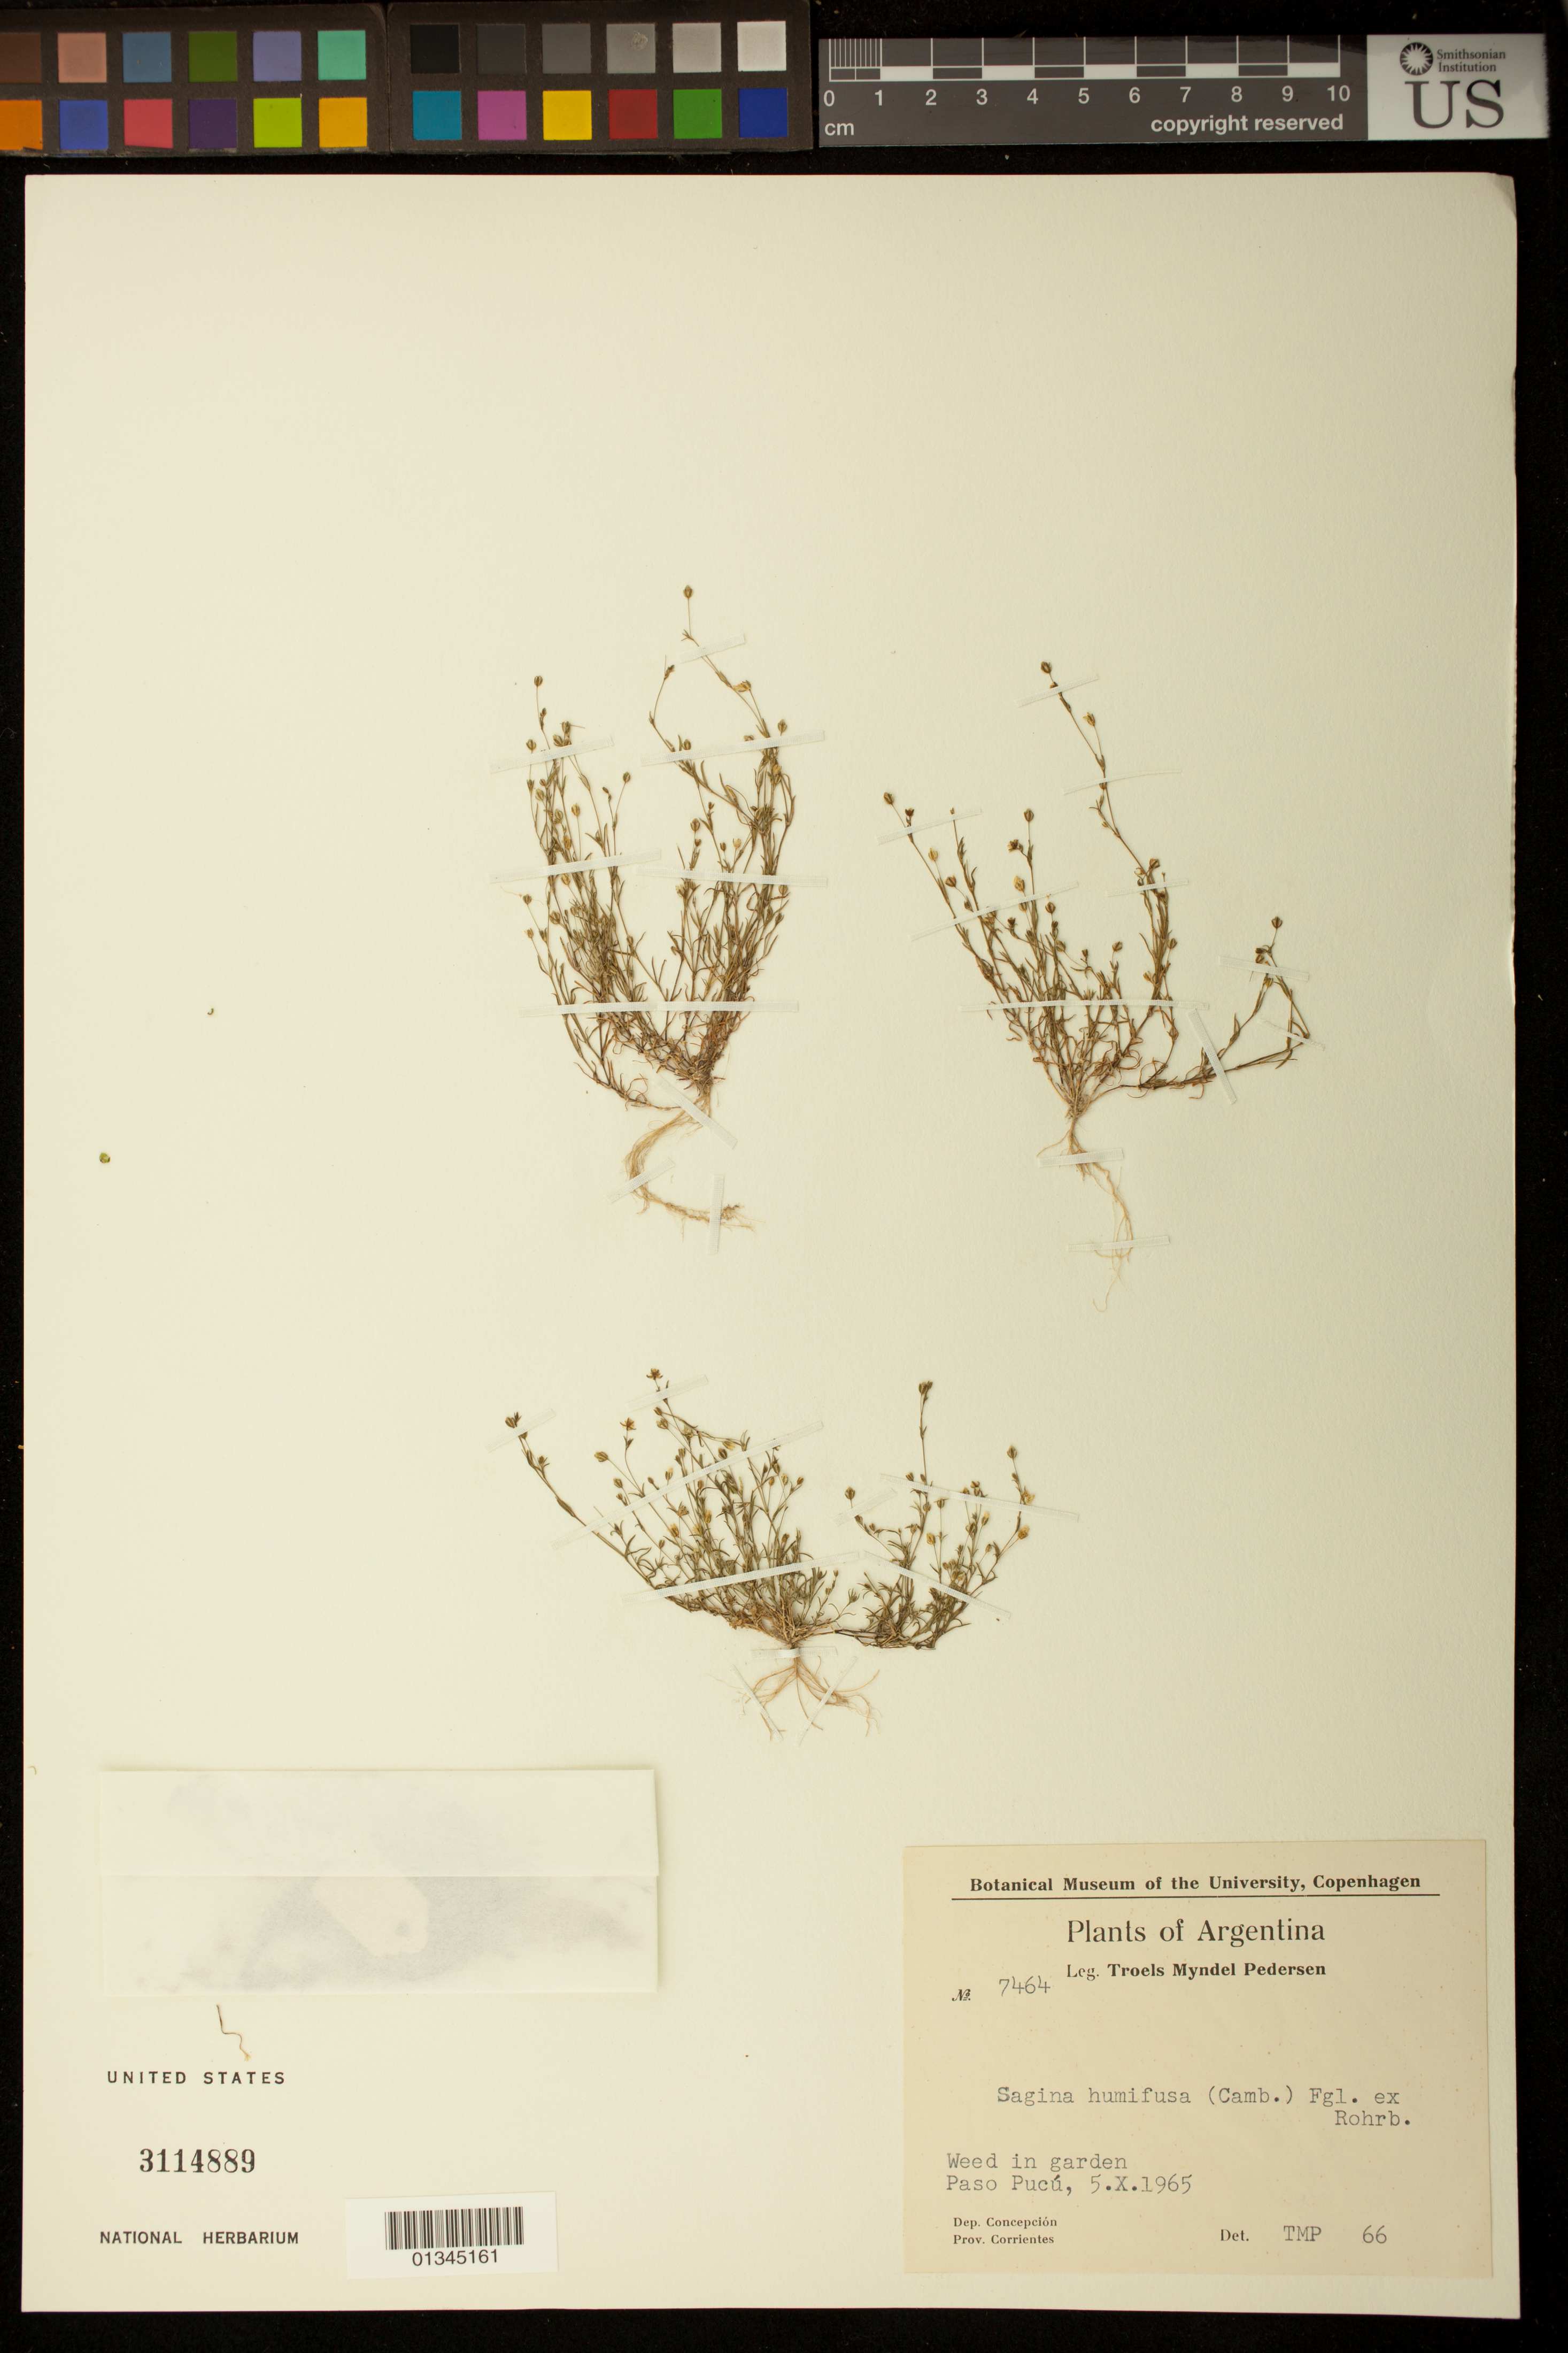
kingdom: Plantae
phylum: Tracheophyta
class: Magnoliopsida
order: Caryophyllales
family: Caryophyllaceae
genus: Sagina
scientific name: Sagina humifusa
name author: (Cambess.) Fenzl ex Rohrbach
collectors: T. Pederson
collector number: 7464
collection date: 1965-10-05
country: Argentina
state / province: Corrientes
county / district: Concepción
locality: Paso Pucú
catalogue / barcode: US 3114889